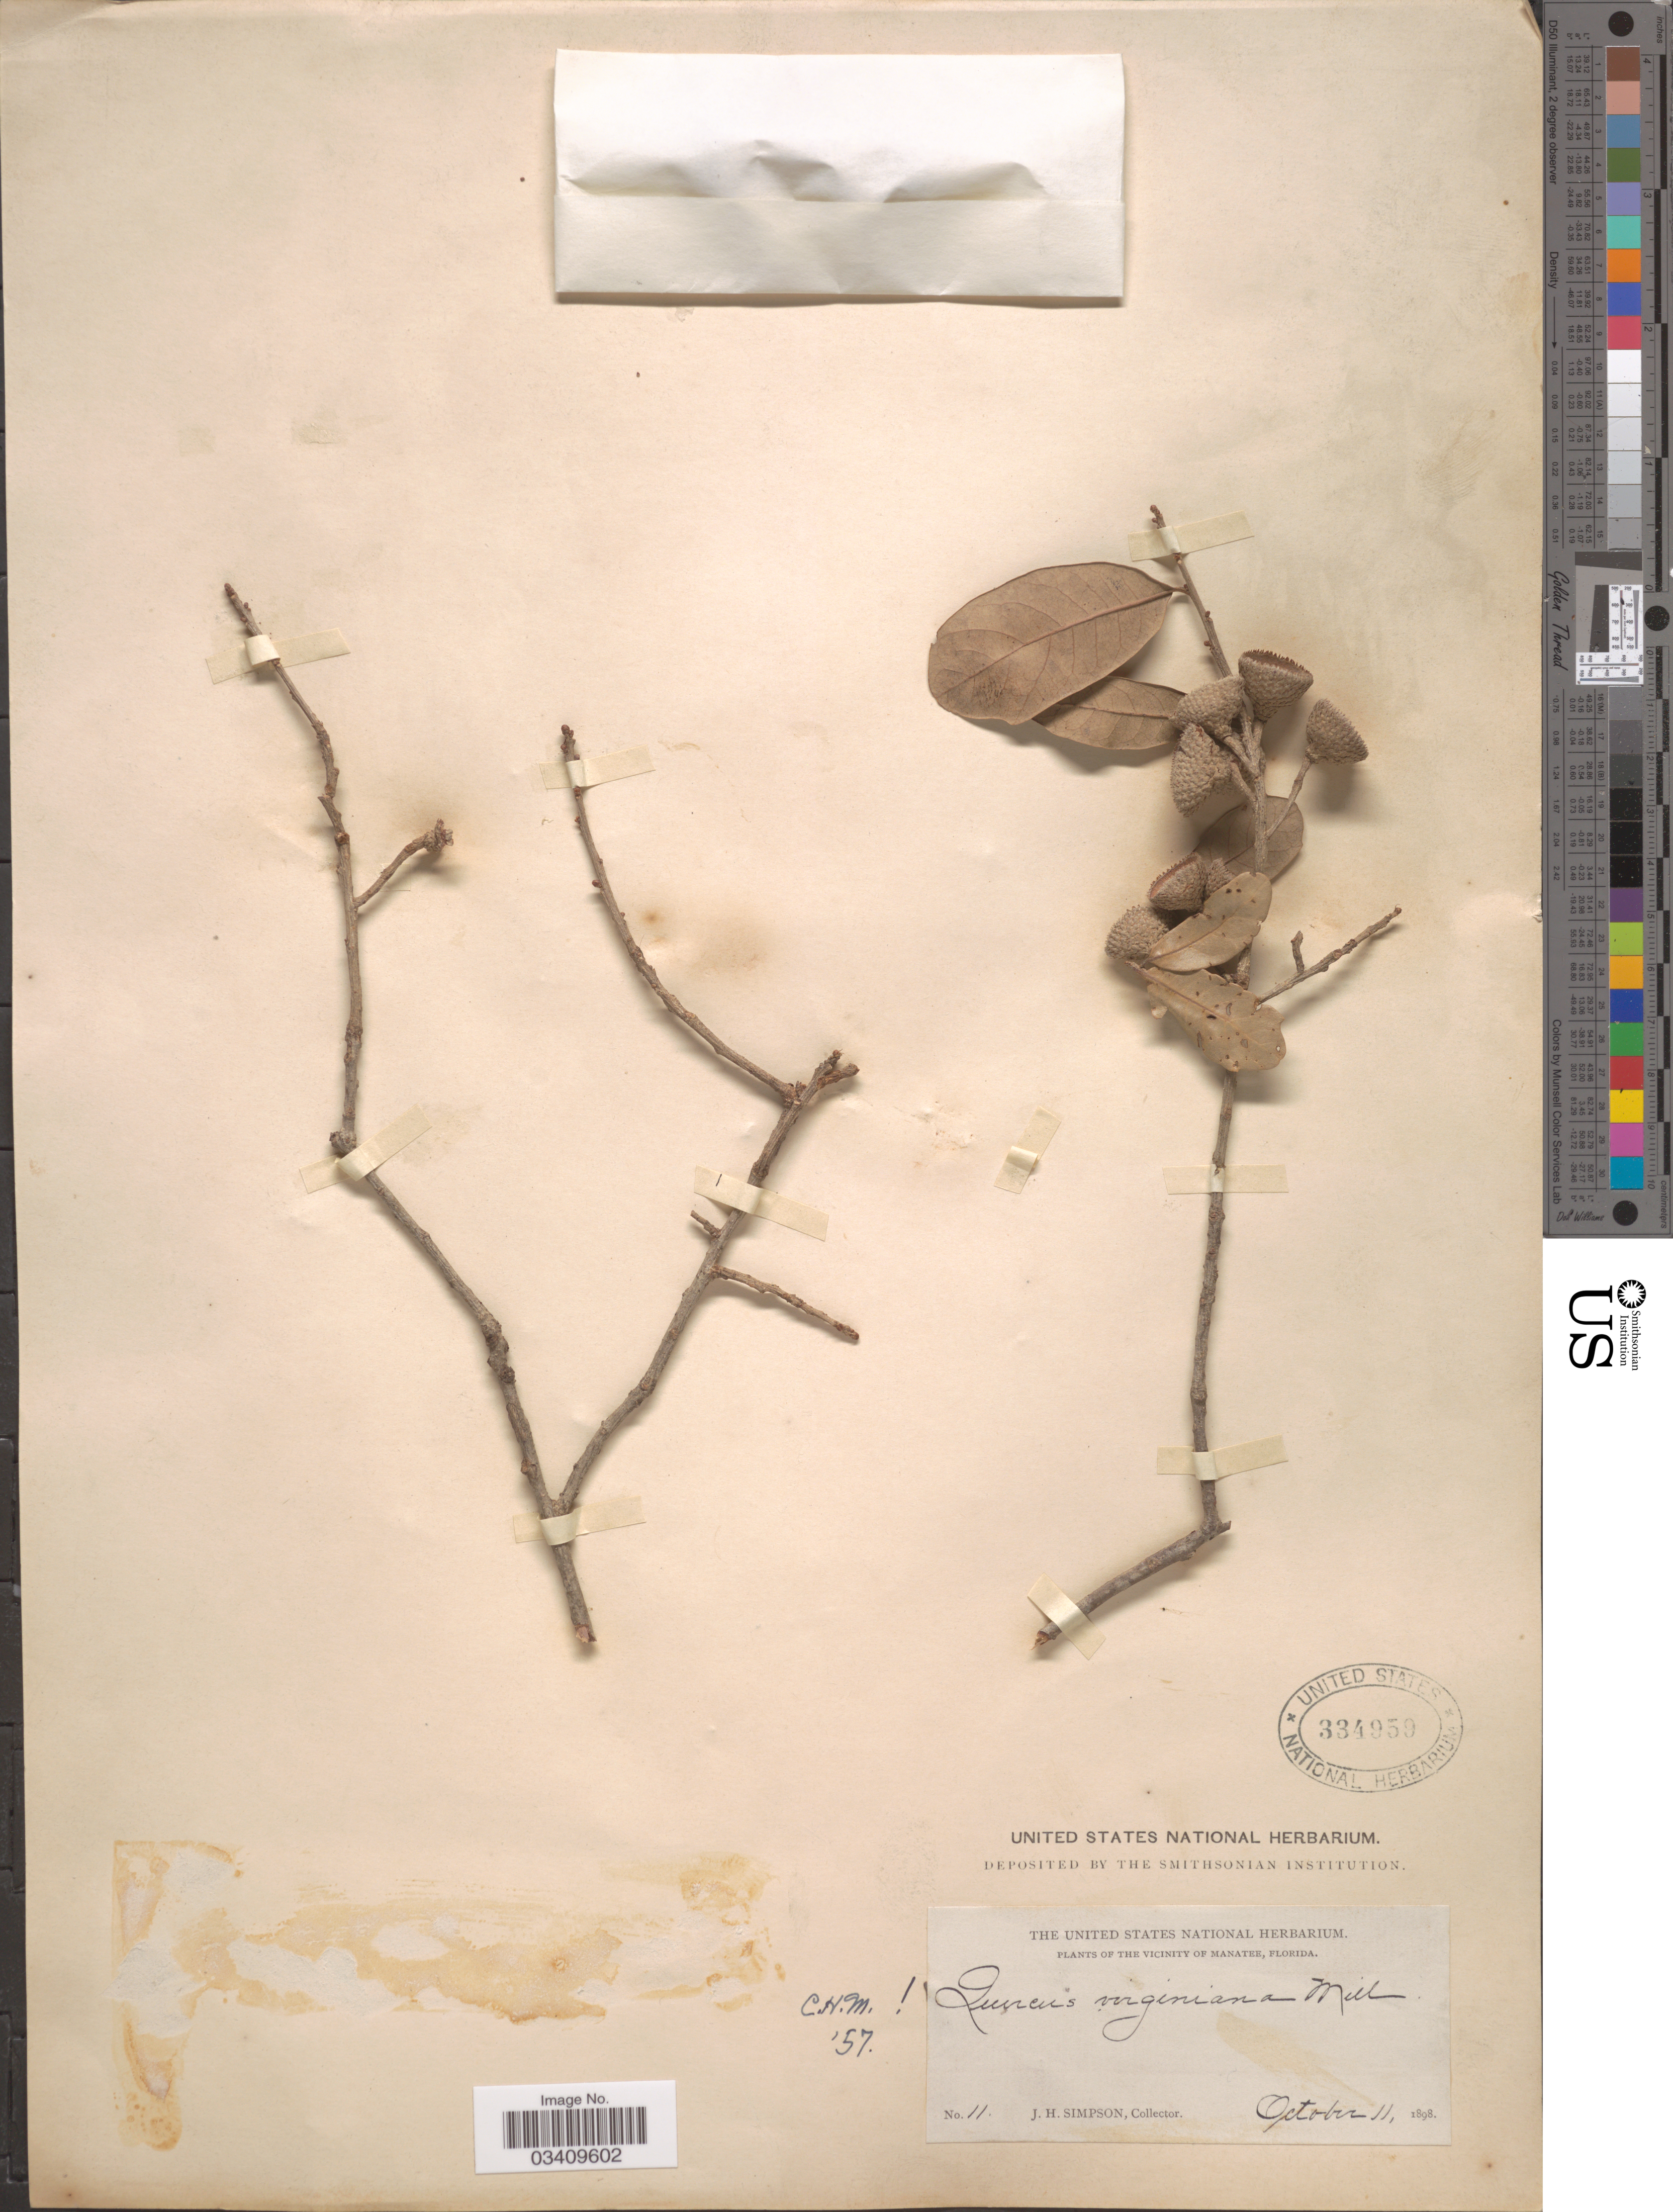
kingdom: Plantae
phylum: Tracheophyta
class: Magnoliopsida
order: Fagales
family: Fagaceae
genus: Quercus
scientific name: Quercus virginiana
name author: Mill.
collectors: J. H. Simpson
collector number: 11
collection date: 1898-10-11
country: United States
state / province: Florida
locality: The vicinity of Manatee.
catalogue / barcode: US 334959